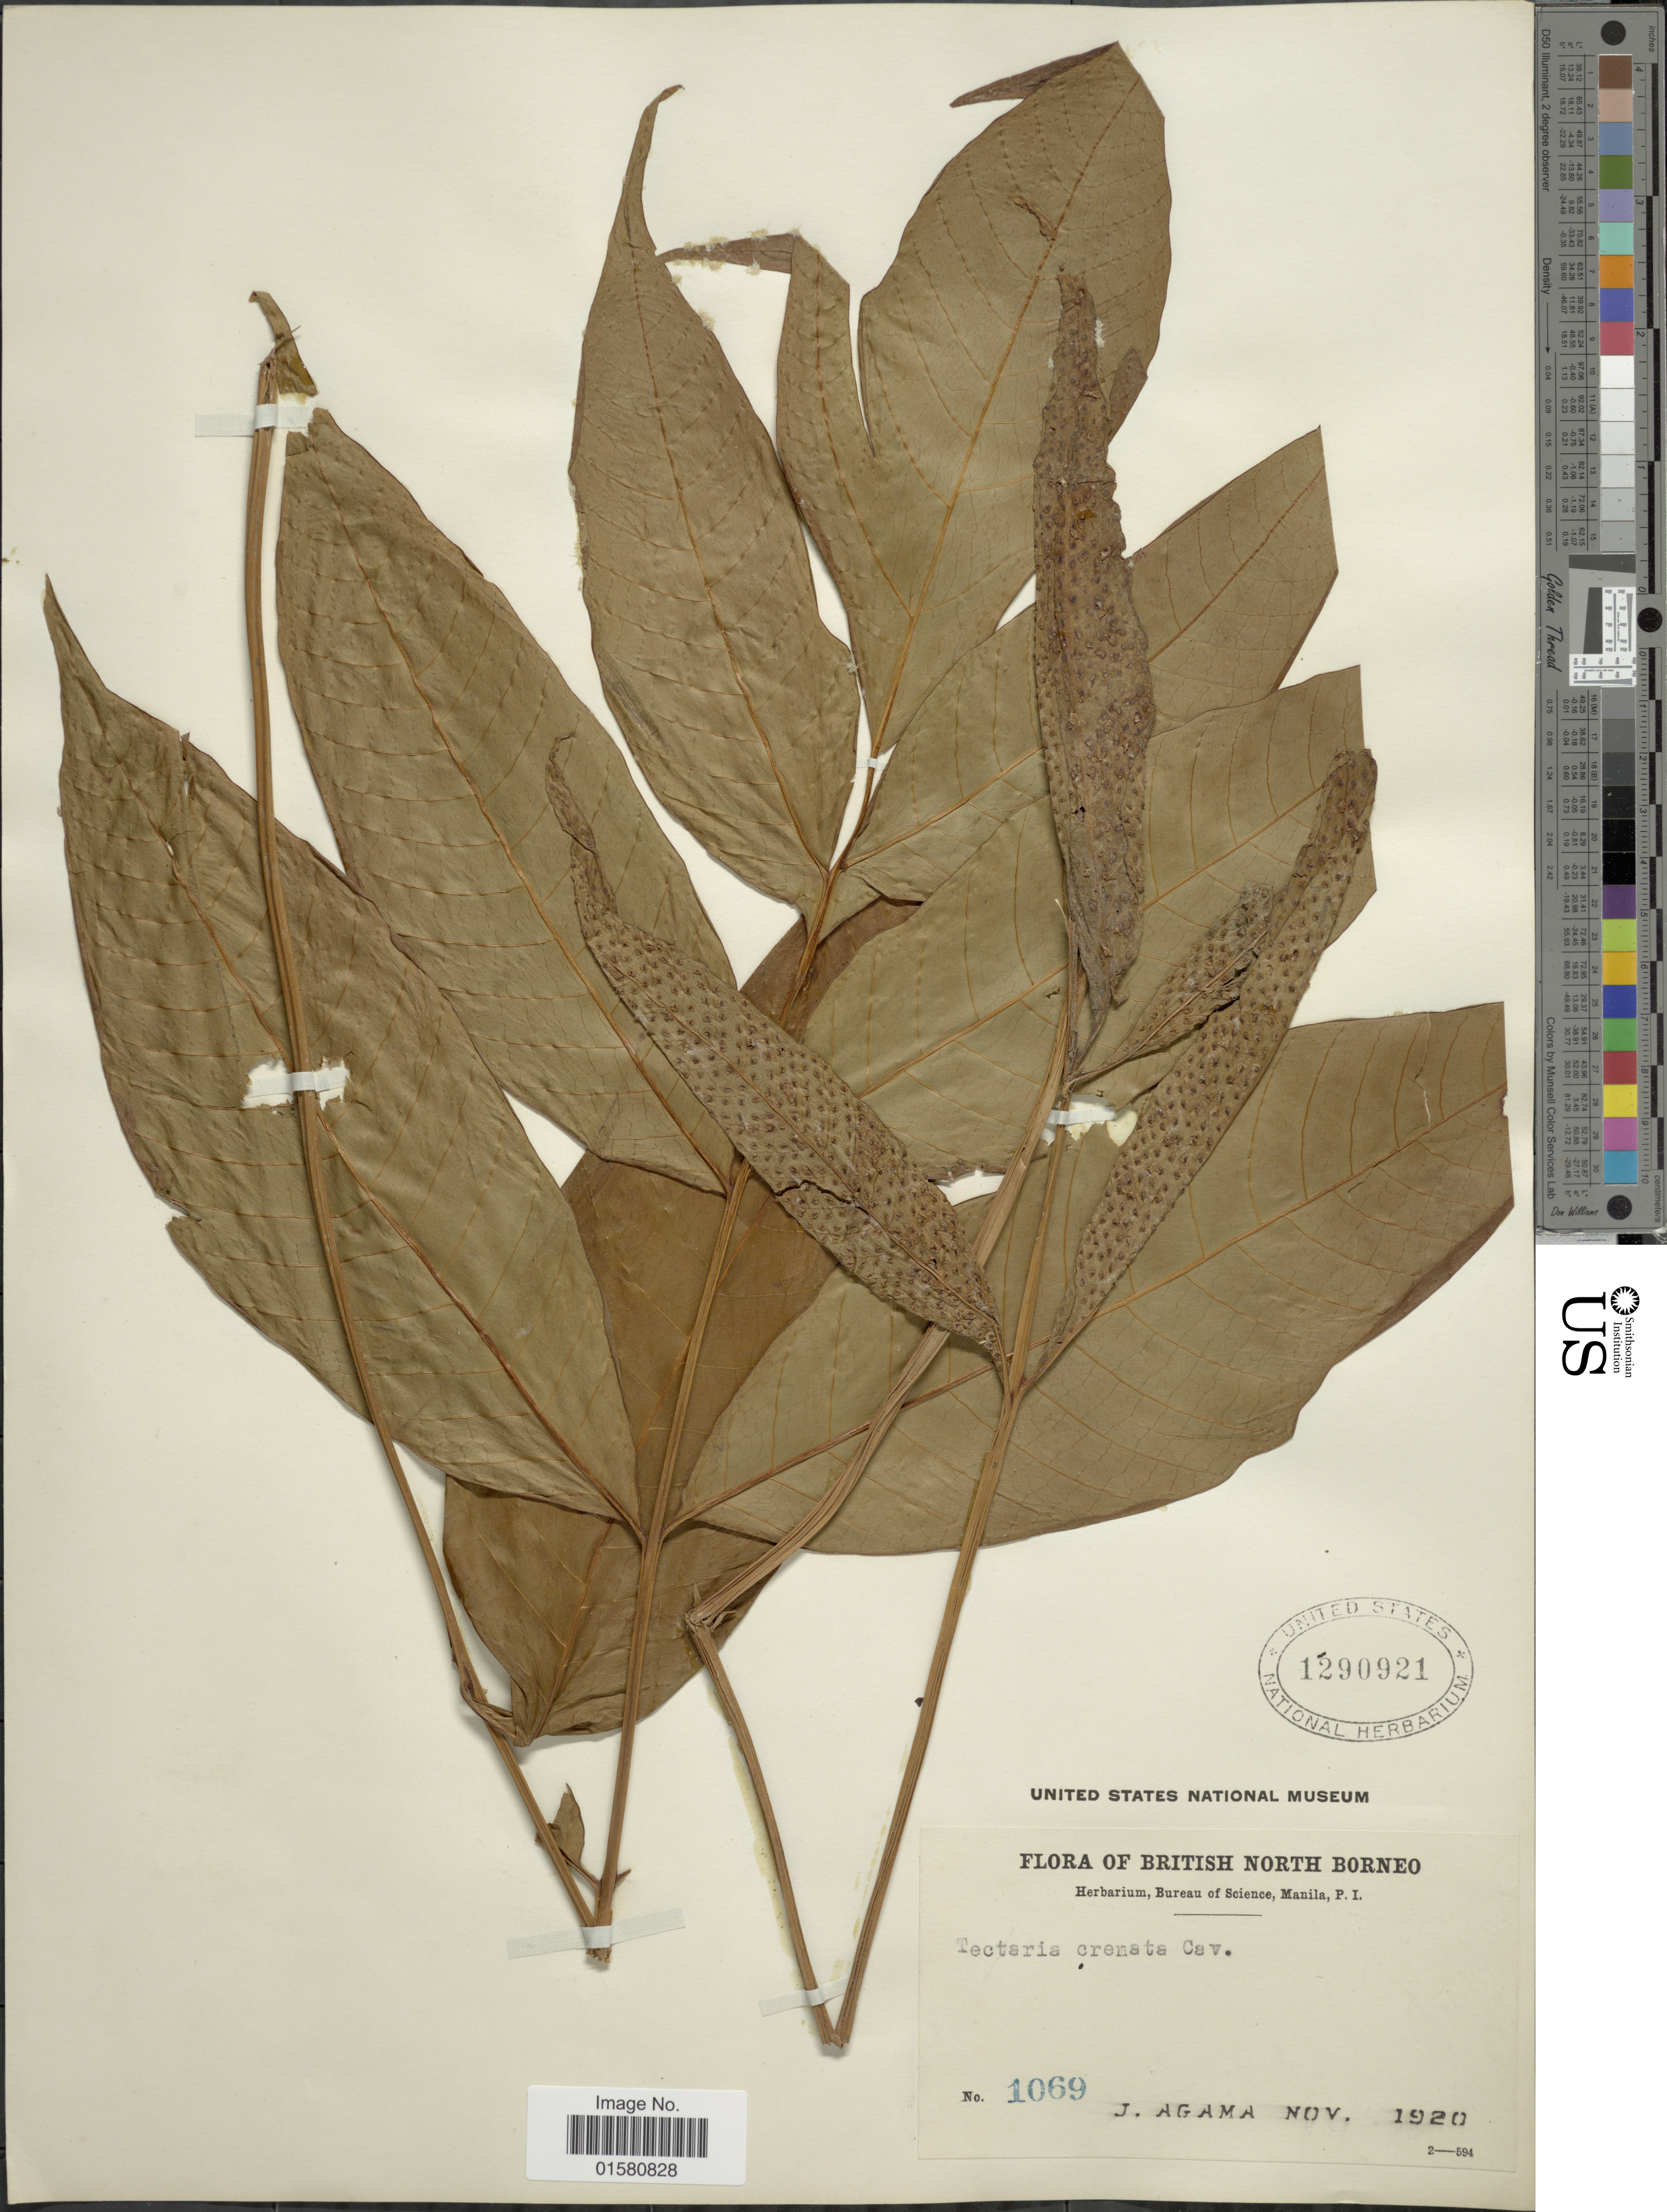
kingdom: Plantae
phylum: Tracheophyta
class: Polypodiopsida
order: Polypodiales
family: Tectariaceae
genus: Tectaria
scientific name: Tectaria crenata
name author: Cav.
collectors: J. Agama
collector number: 1069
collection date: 1920-11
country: Malaysia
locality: British North Borneo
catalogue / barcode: US 1290921